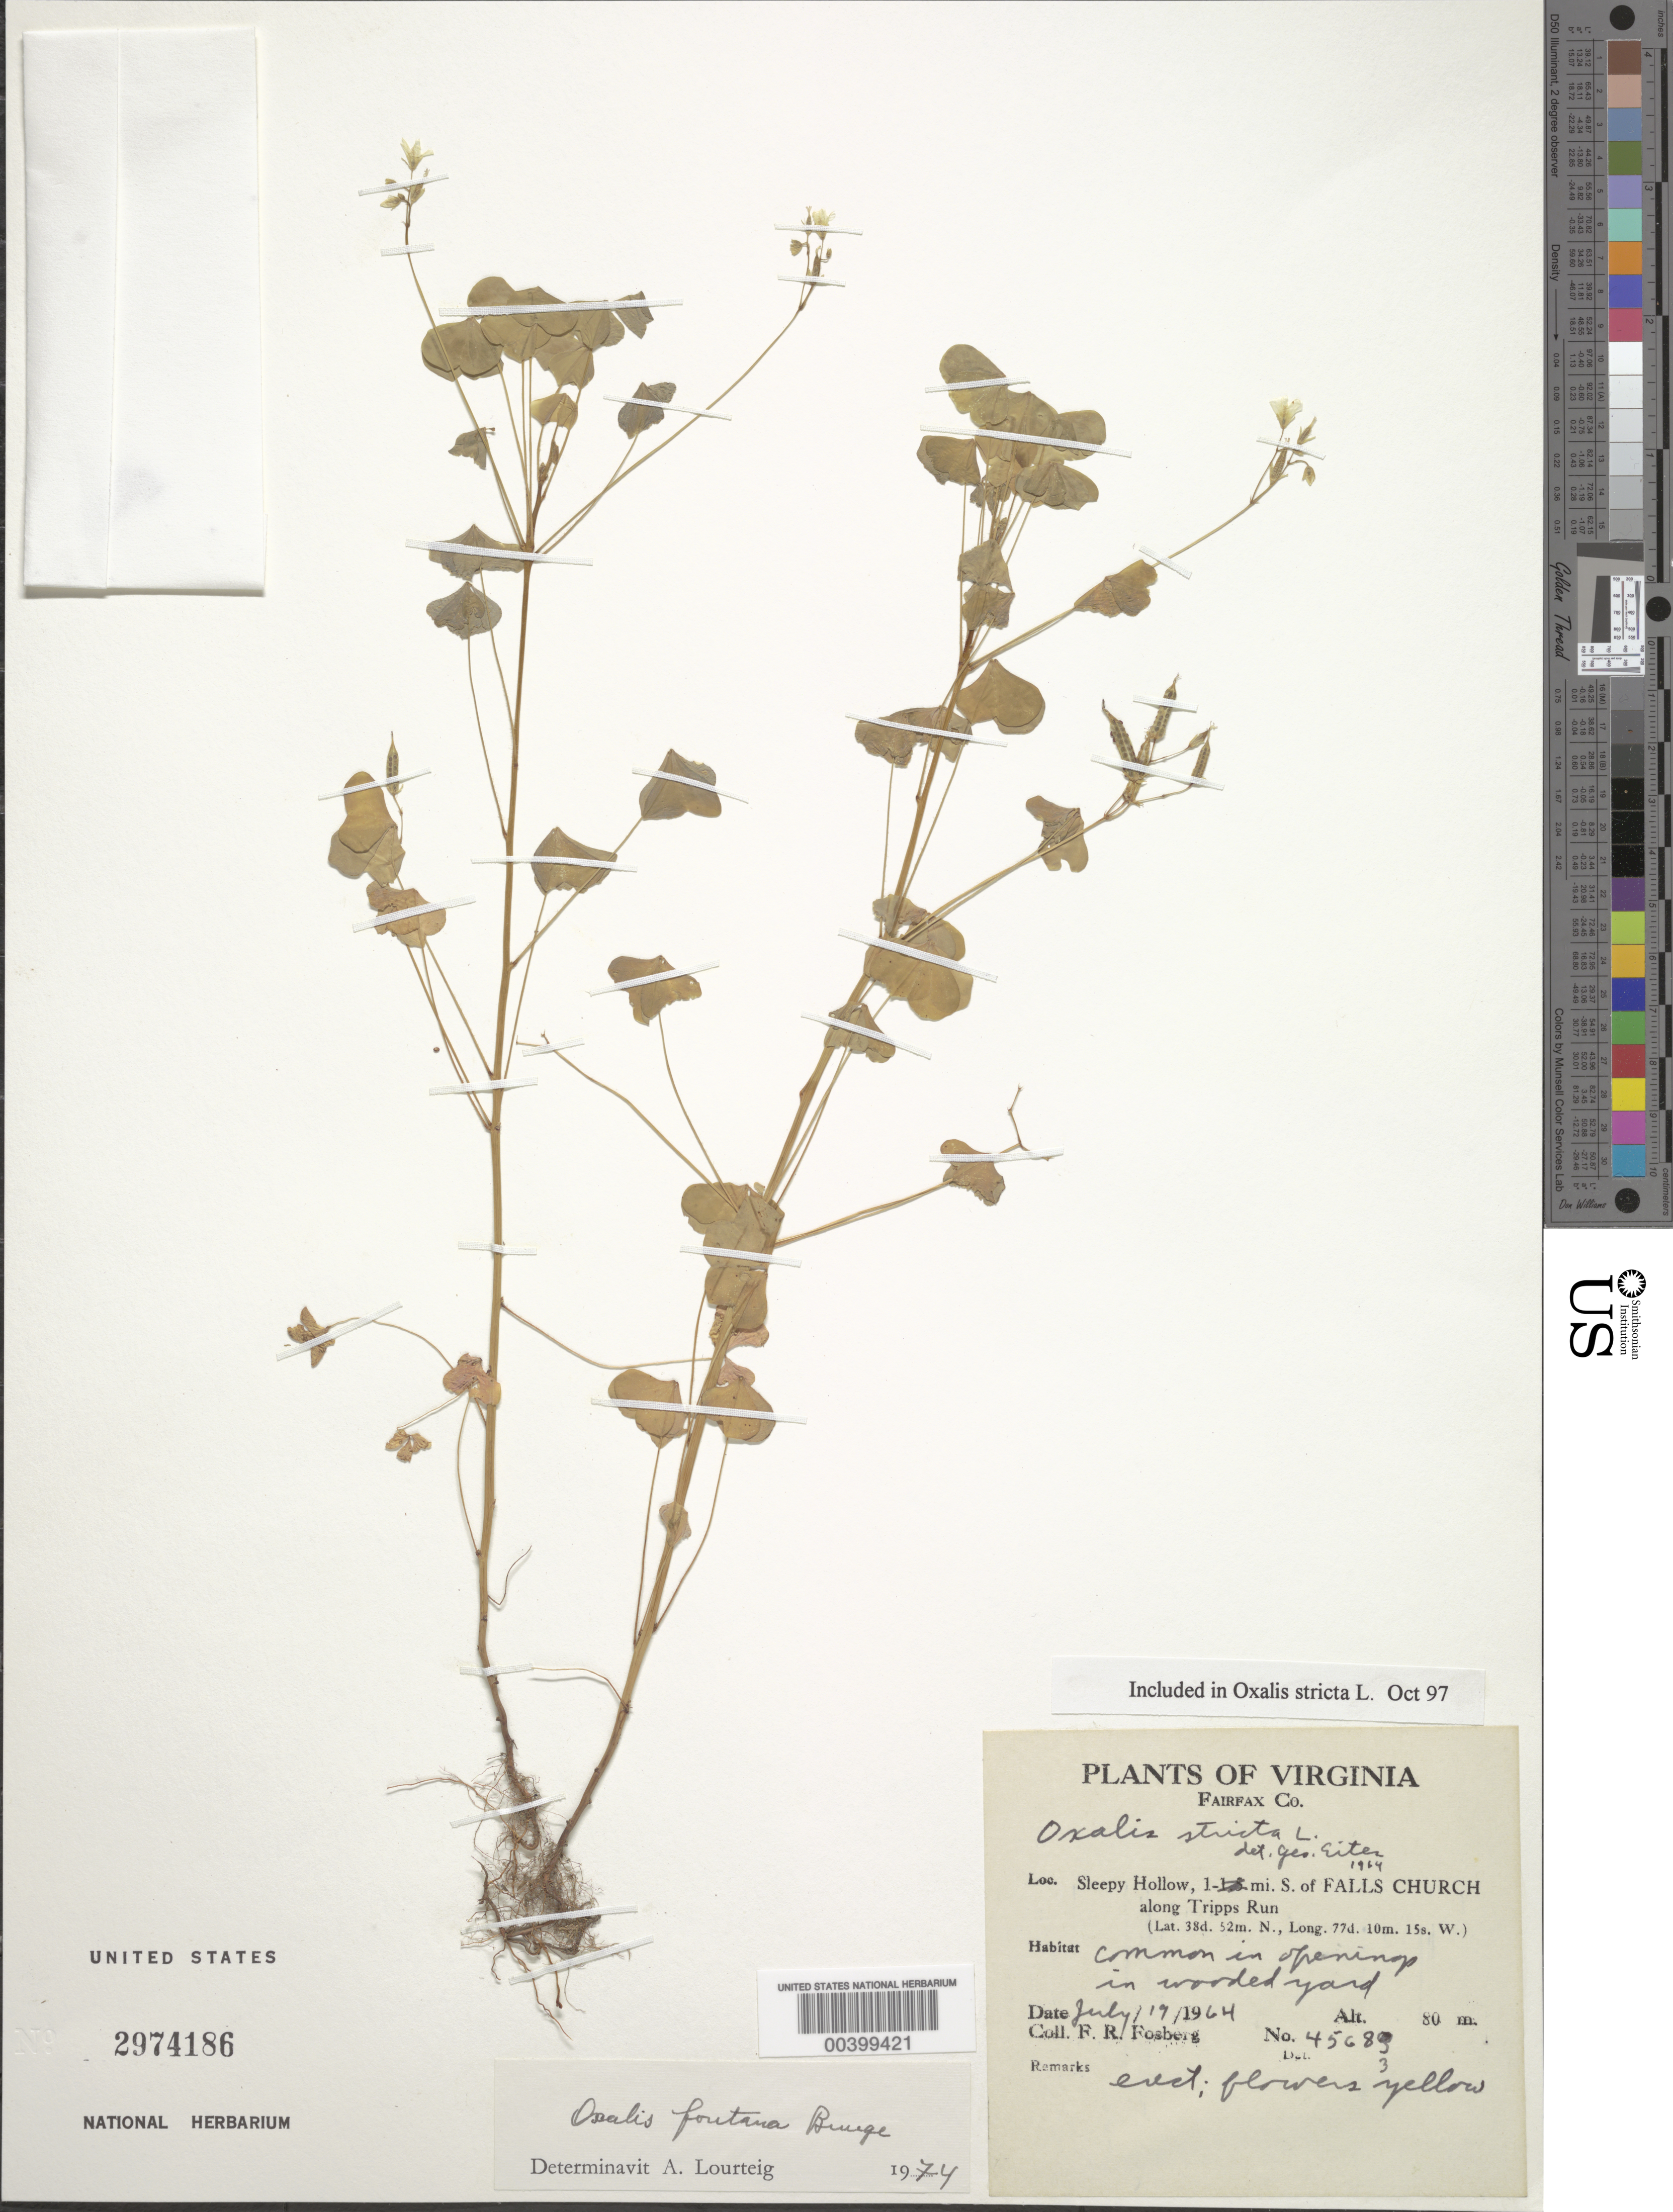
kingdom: Plantae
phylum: Tracheophyta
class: Magnoliopsida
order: Oxalidales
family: Oxalidaceae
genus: Oxalis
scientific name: Oxalis stricta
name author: L.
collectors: F. R. Fosberg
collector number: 45683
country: United States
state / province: Virginia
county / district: Fairfax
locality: Sleepy Hollow, south of Falls Church, Tripps Run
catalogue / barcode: US 2974186